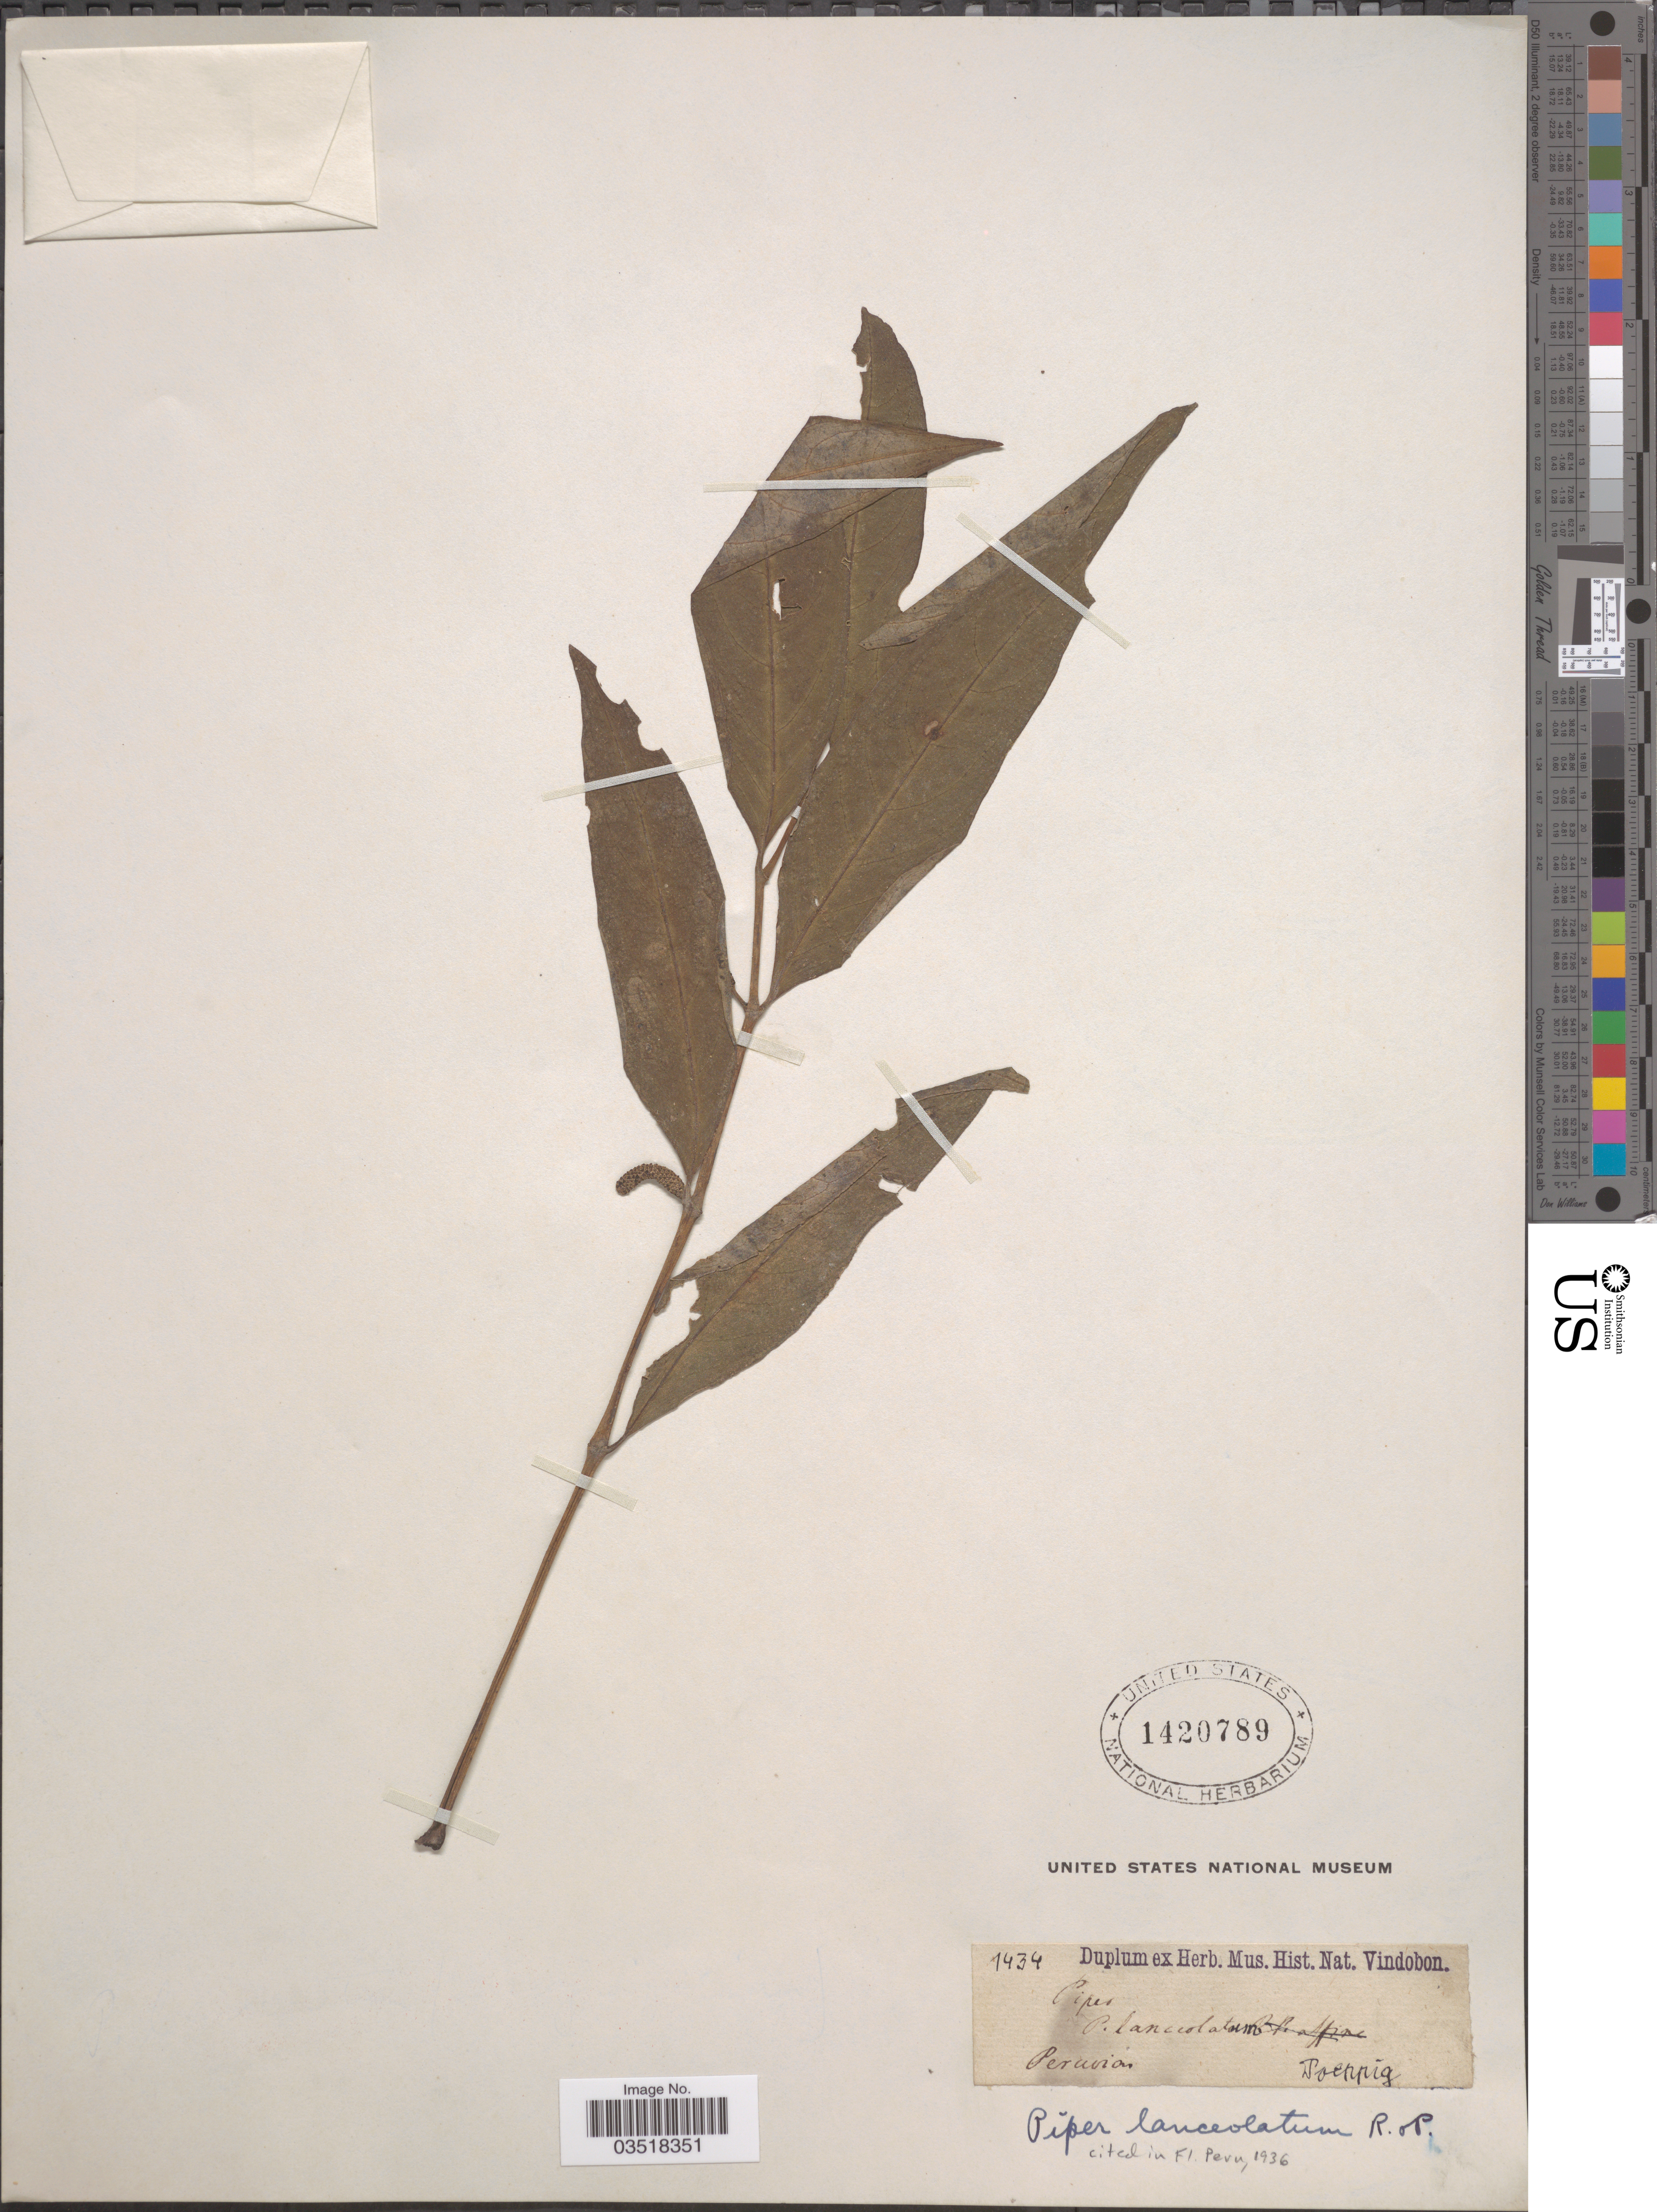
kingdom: Plantae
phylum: Tracheophyta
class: Magnoliopsida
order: Piperales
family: Piperaceae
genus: Piper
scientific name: Piper lanceolatum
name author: Ruiz & Pav.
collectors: Poeppig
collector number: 1434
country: Peru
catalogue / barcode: US 1420789